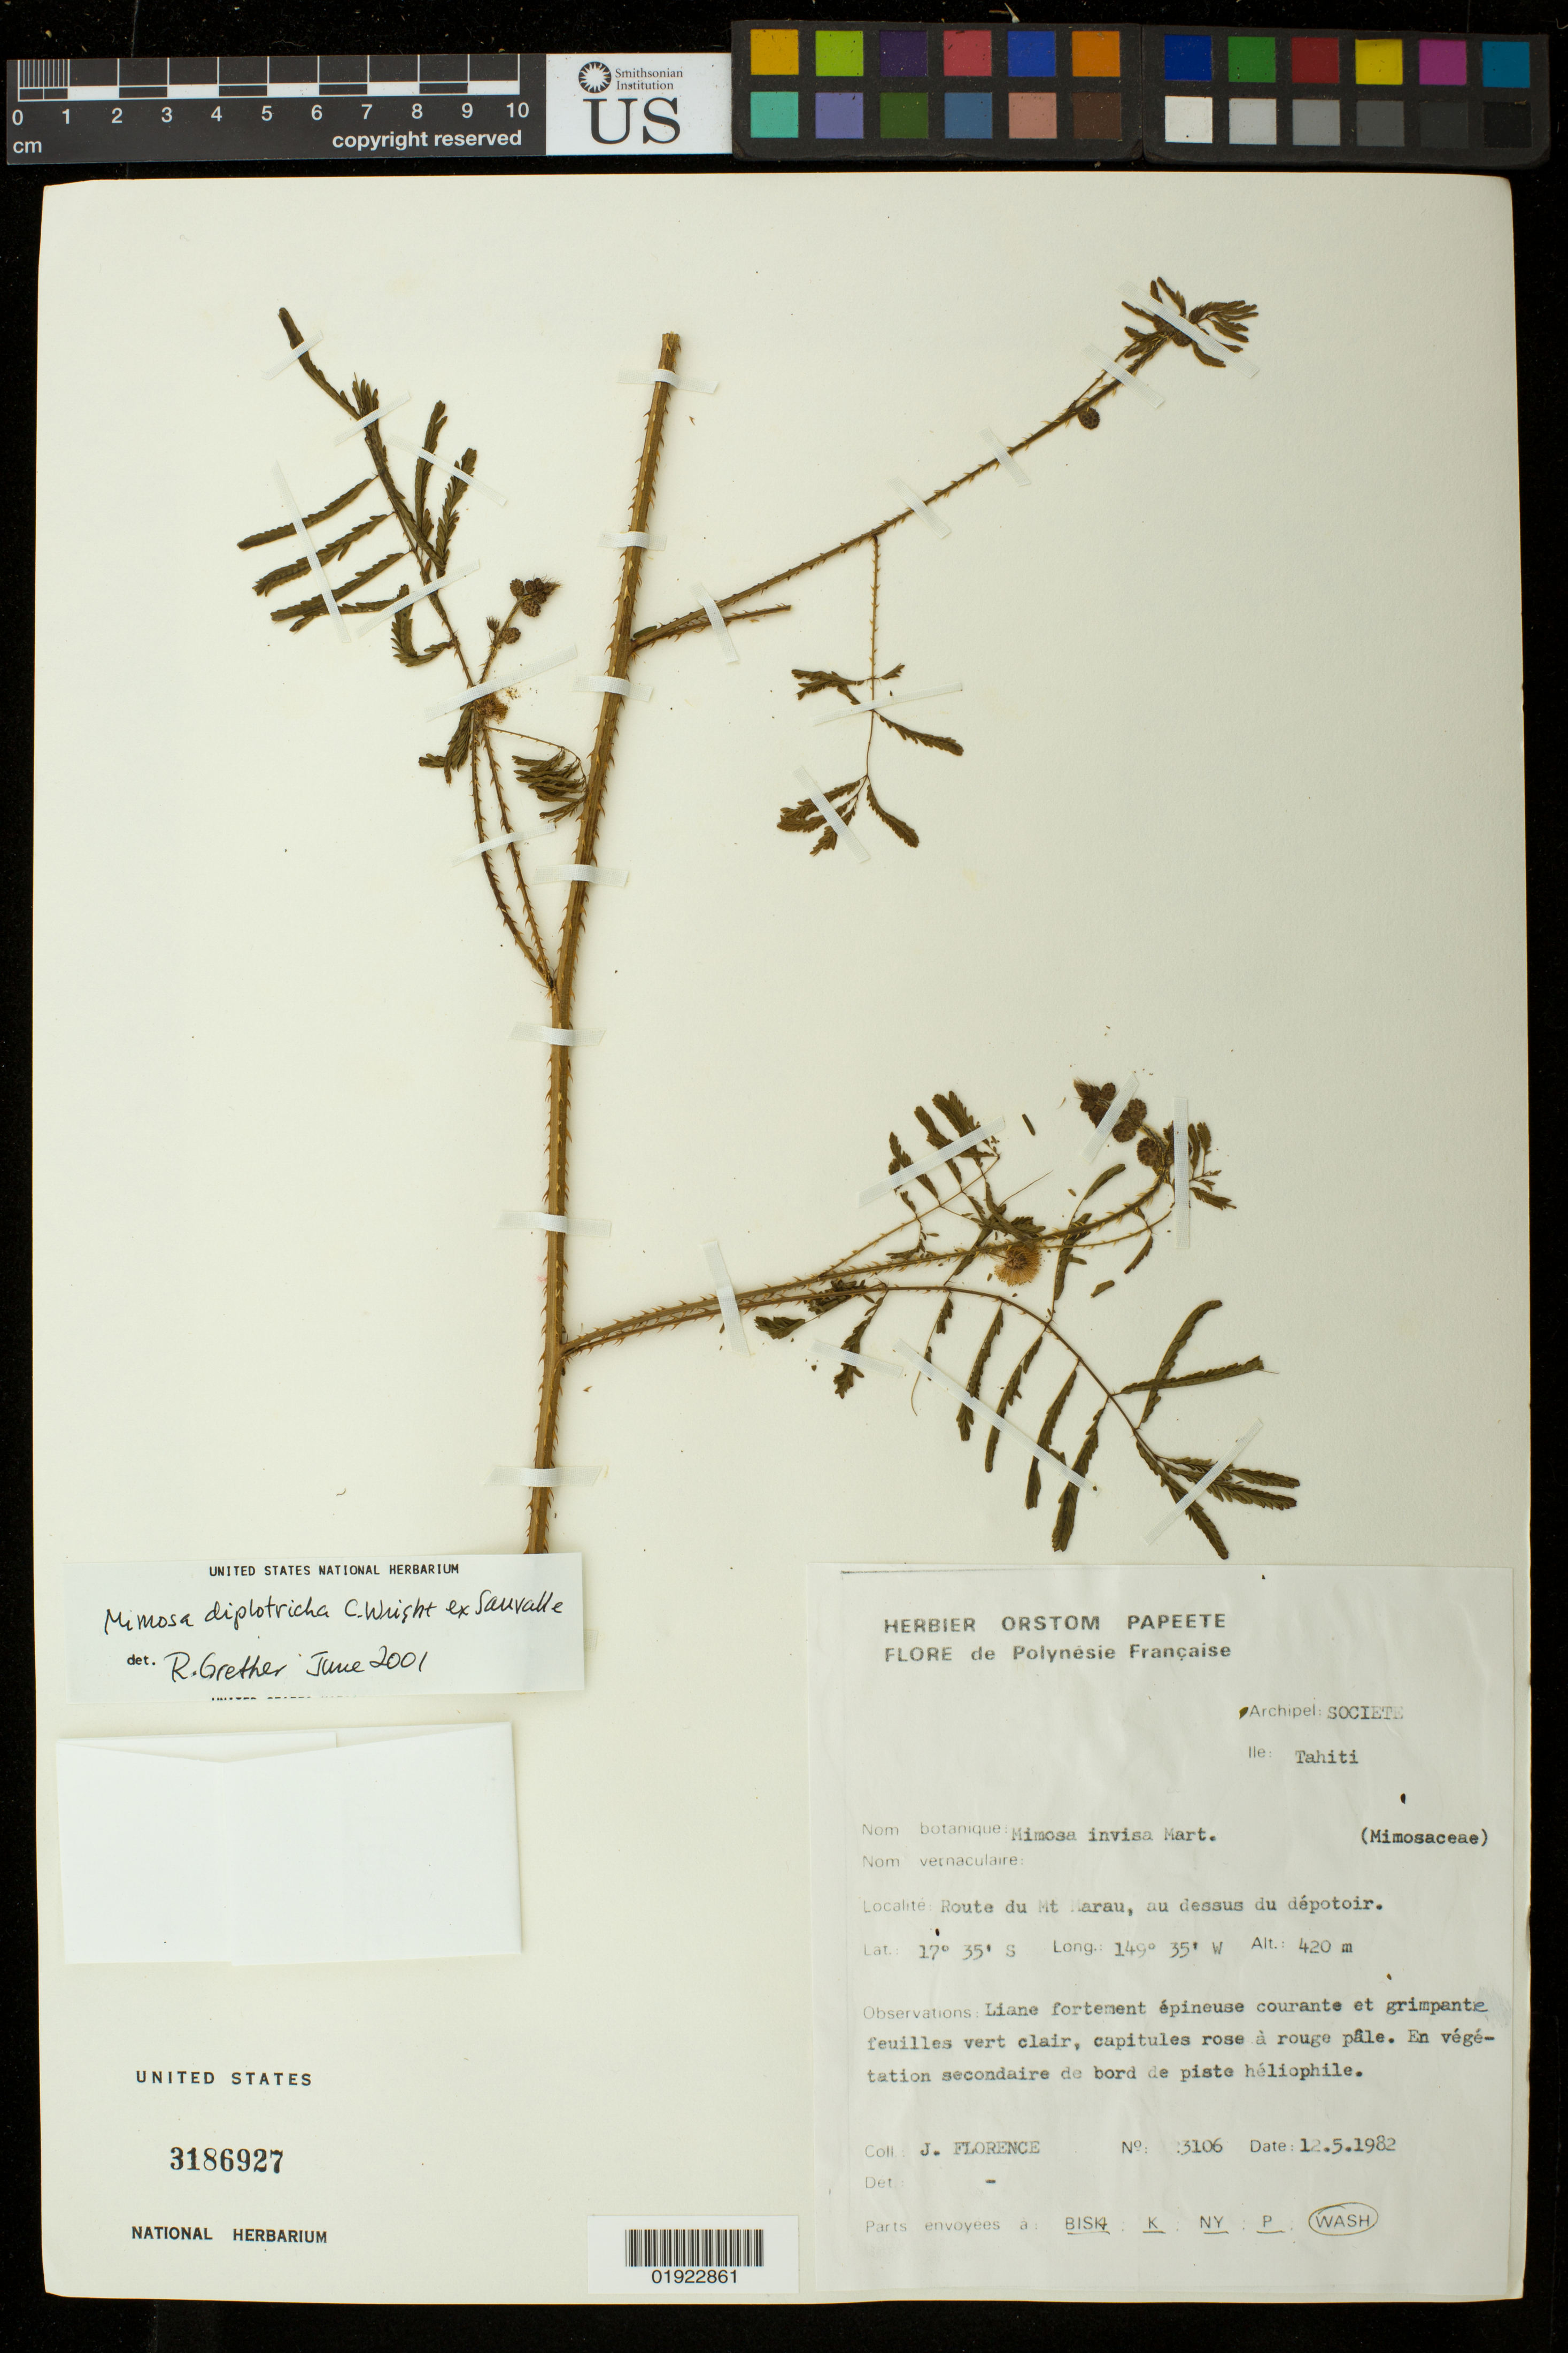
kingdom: Plantae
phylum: Tracheophyta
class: Magnoliopsida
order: Fabales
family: Fabaceae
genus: Mimosa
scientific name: Mimosa diplotricha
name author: C. Wright in Sauvalle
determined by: Grether, R.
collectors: J. Florence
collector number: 3106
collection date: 1982-05-12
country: French Polynesia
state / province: Society Islands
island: Tahiti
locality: Route du Mt Marau, au dessus du depotoir.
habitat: En vegetation secondaire de bord de piste heliophile.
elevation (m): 420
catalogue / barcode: US 3186927